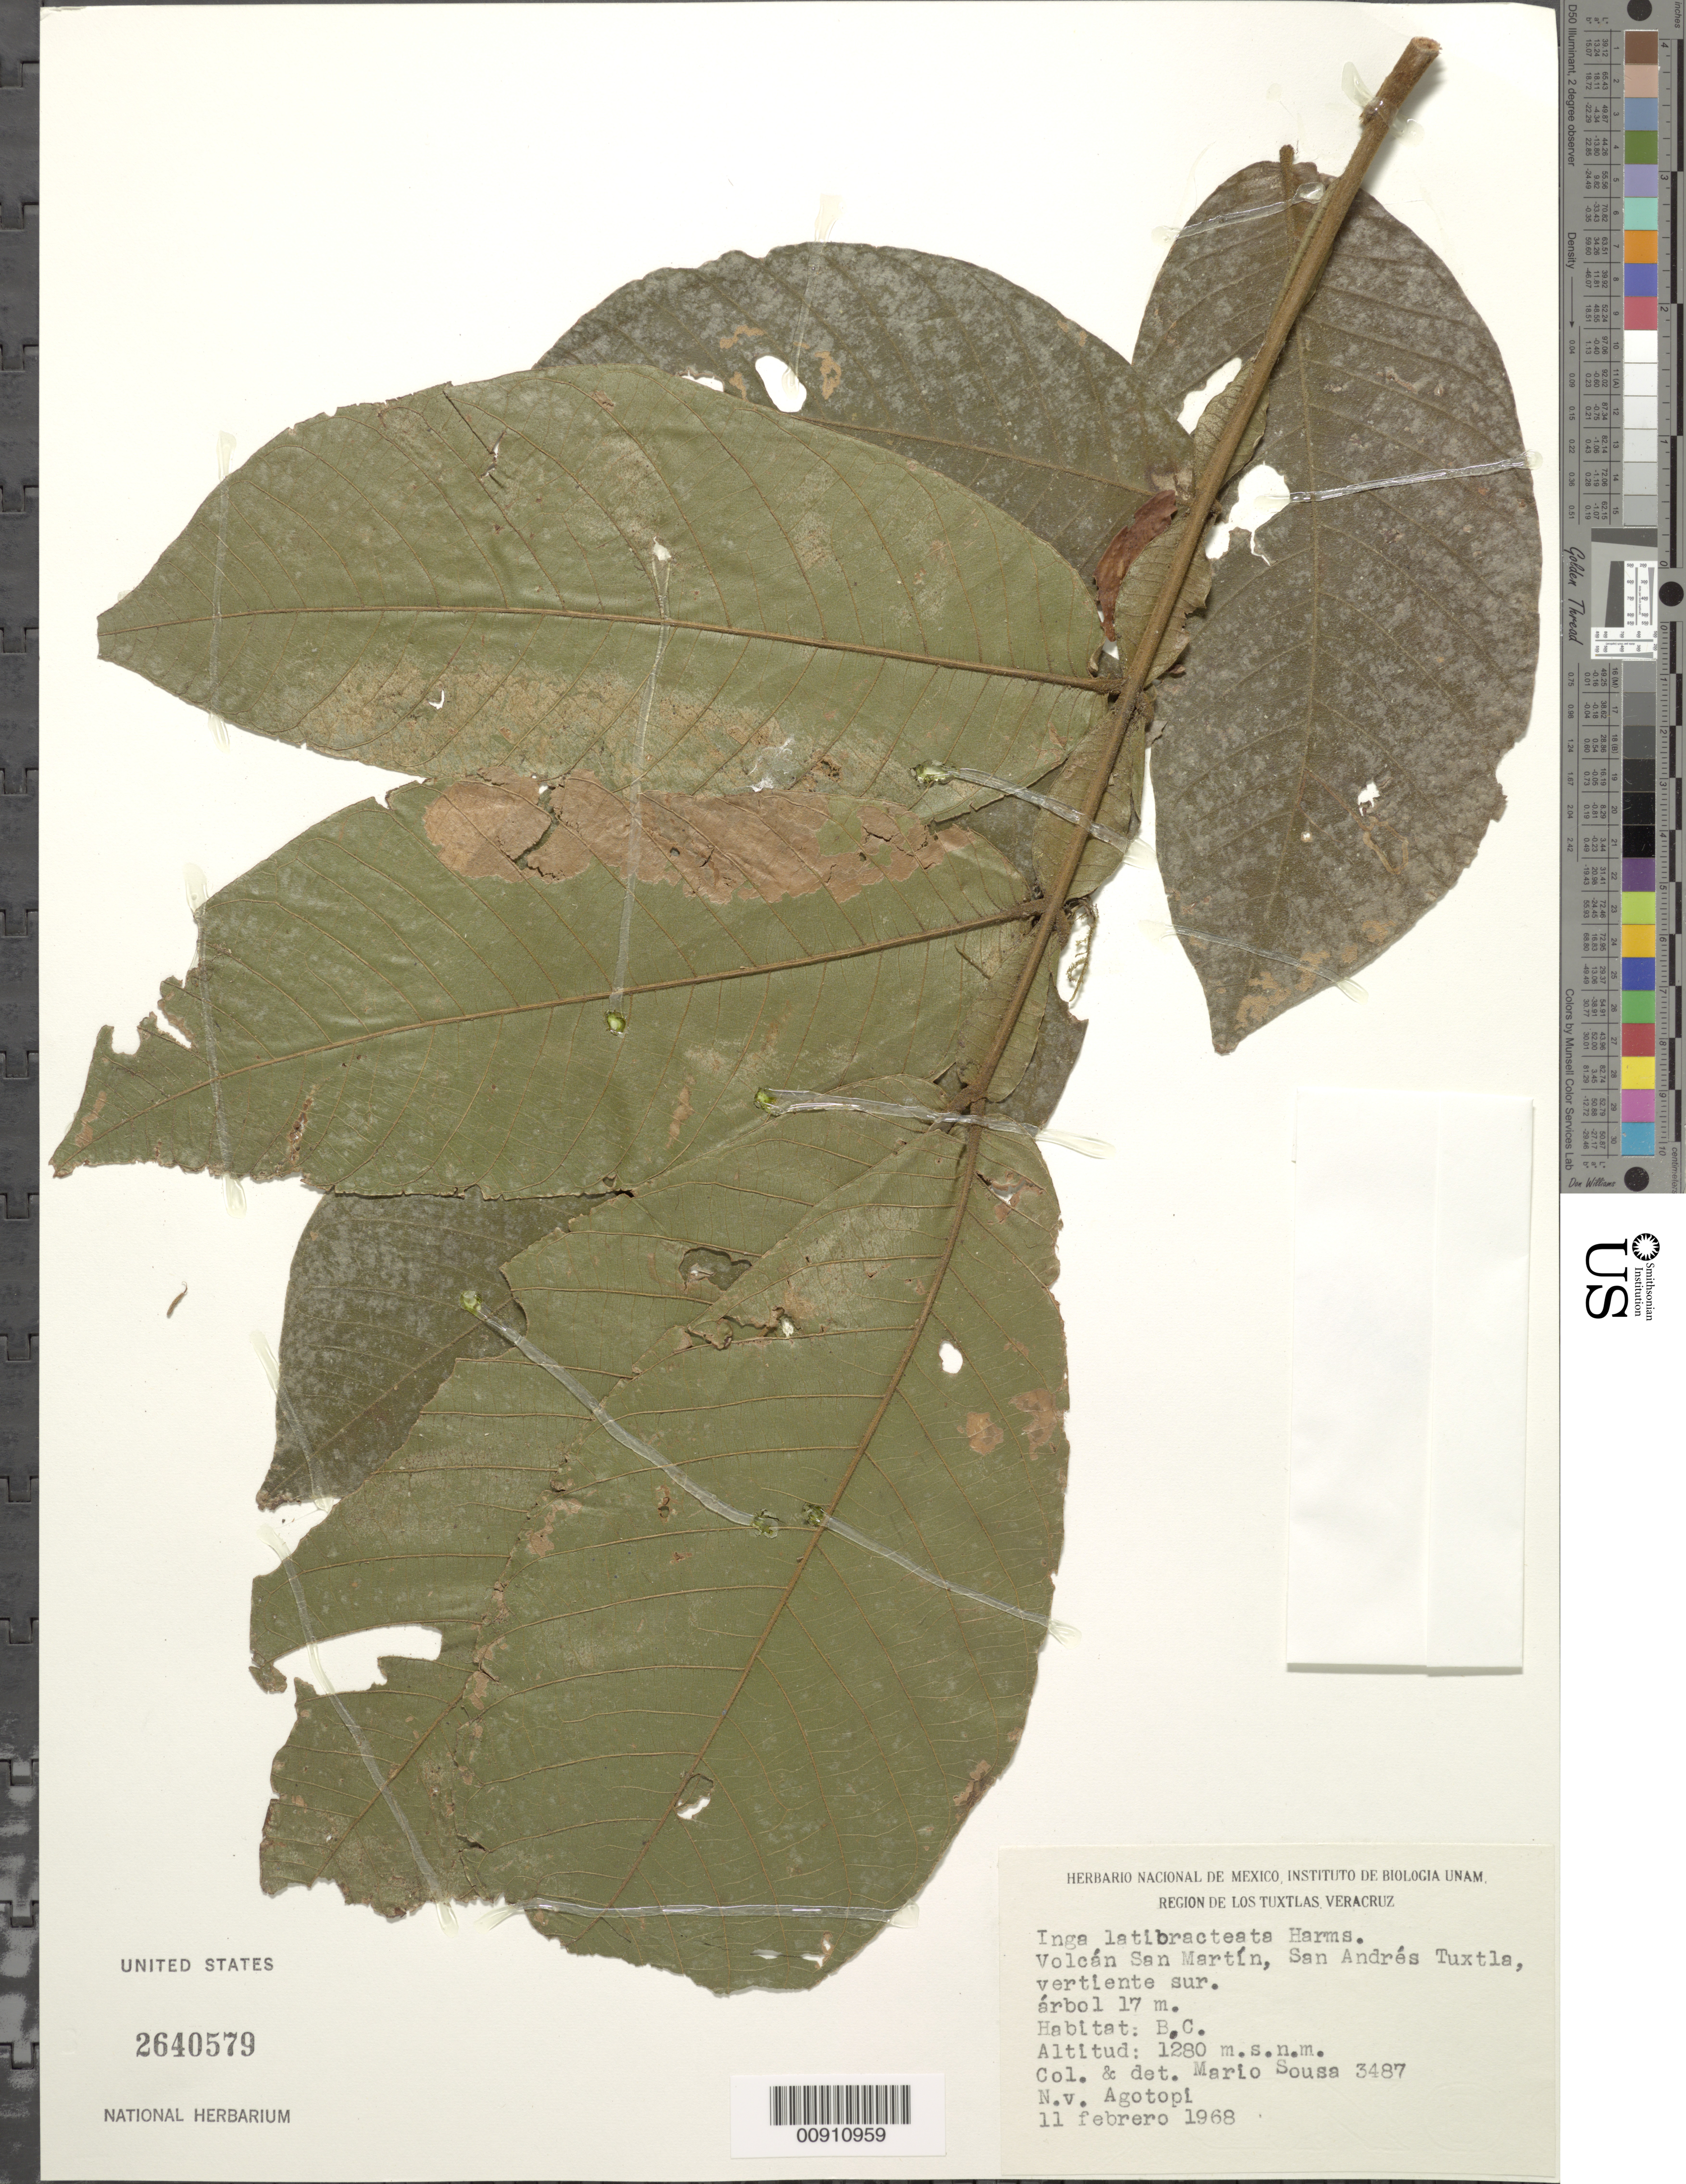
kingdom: Plantae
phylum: Tracheophyta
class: Magnoliopsida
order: Fabales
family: Fabaceae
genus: Inga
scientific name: Inga latibracteata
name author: Harms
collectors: M. Sousa S.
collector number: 3487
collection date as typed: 11 Feb 1968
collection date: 1968-02-11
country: Mexico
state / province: Veracruz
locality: Volcán San Martín, San Andrés Tuxtla vertiente sur, Edo. Veracruz. Mapa 23.5 / 54.5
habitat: Bosque caducifolio.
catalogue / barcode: US 2640579